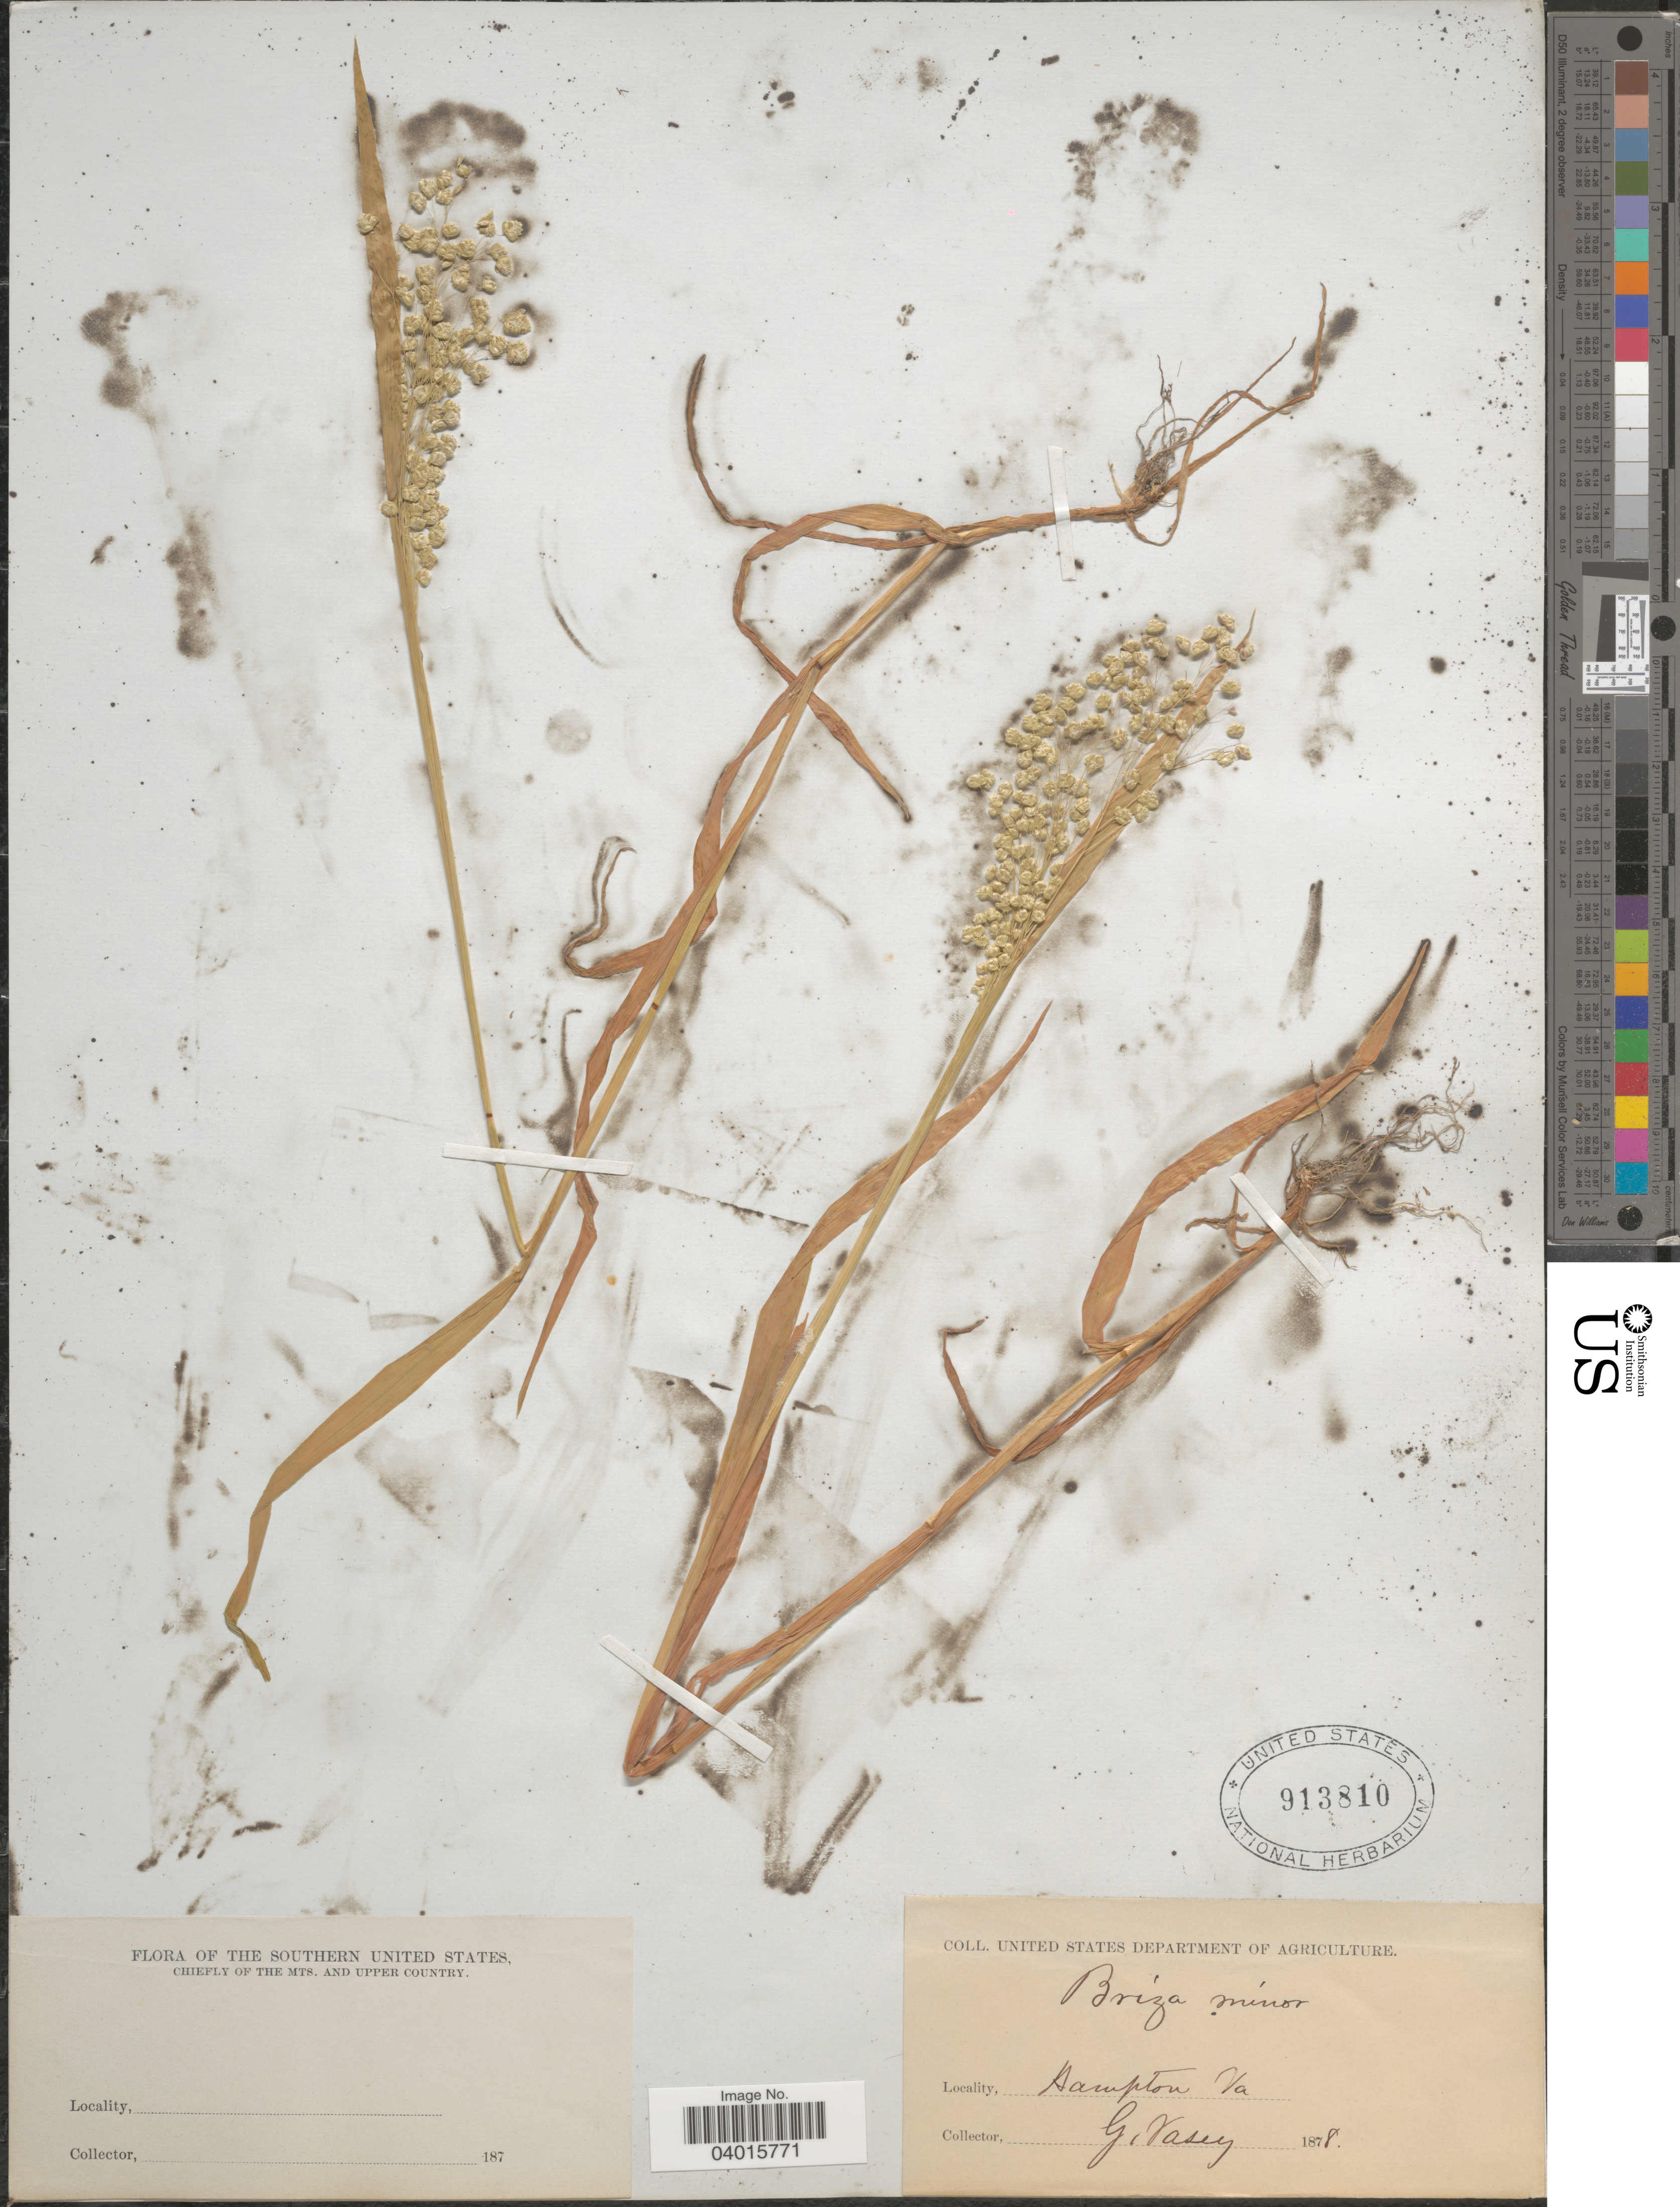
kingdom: Plantae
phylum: Tracheophyta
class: Liliopsida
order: Poales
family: Poaceae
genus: Briza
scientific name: Briza minor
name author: L.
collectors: G. Vasey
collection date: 1878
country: United States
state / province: Virginia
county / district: City of Hampton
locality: Hampton. Chiefly of the Mts. and Upper County.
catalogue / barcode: US 913810